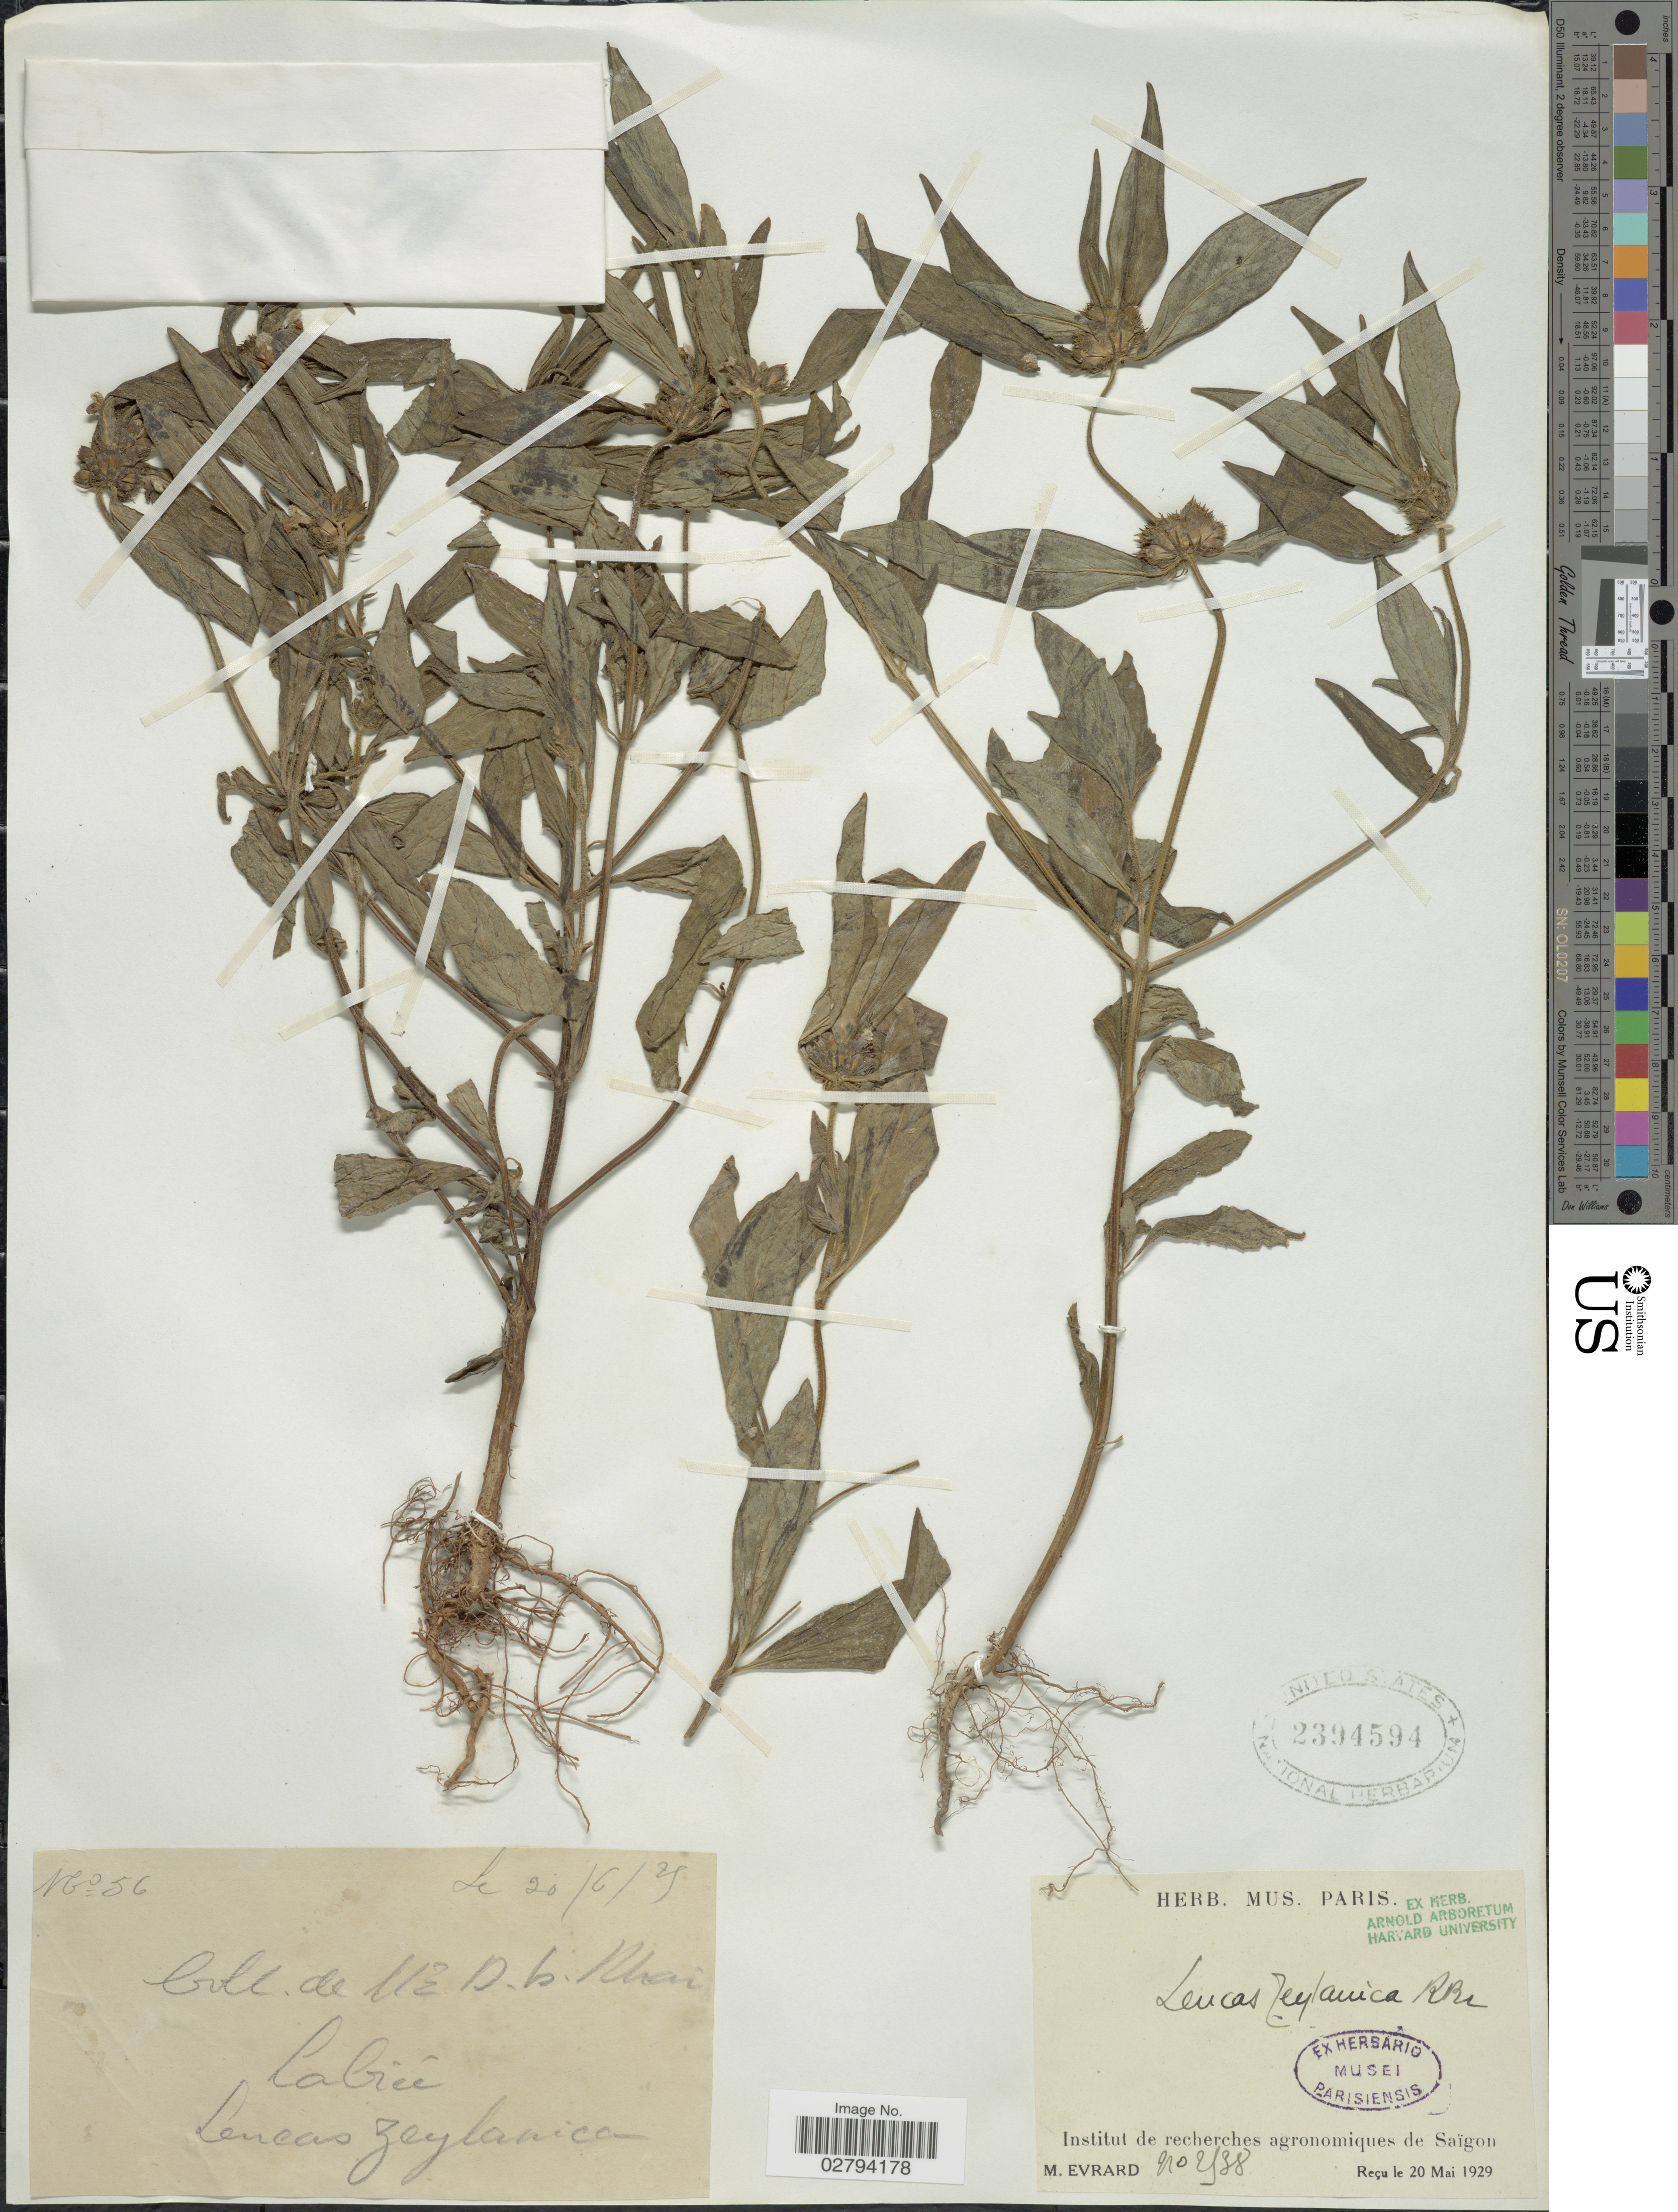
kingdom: Plantae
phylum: Tracheophyta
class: Magnoliopsida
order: Lamiales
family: Lamiaceae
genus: Leucas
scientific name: Leucas zeylanica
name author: (L.) W.T. Aiton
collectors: M. Evrard & D. Rhai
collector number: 2538/56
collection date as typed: Transcribed d/m/y: 20/6/25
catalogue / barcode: US 2394594